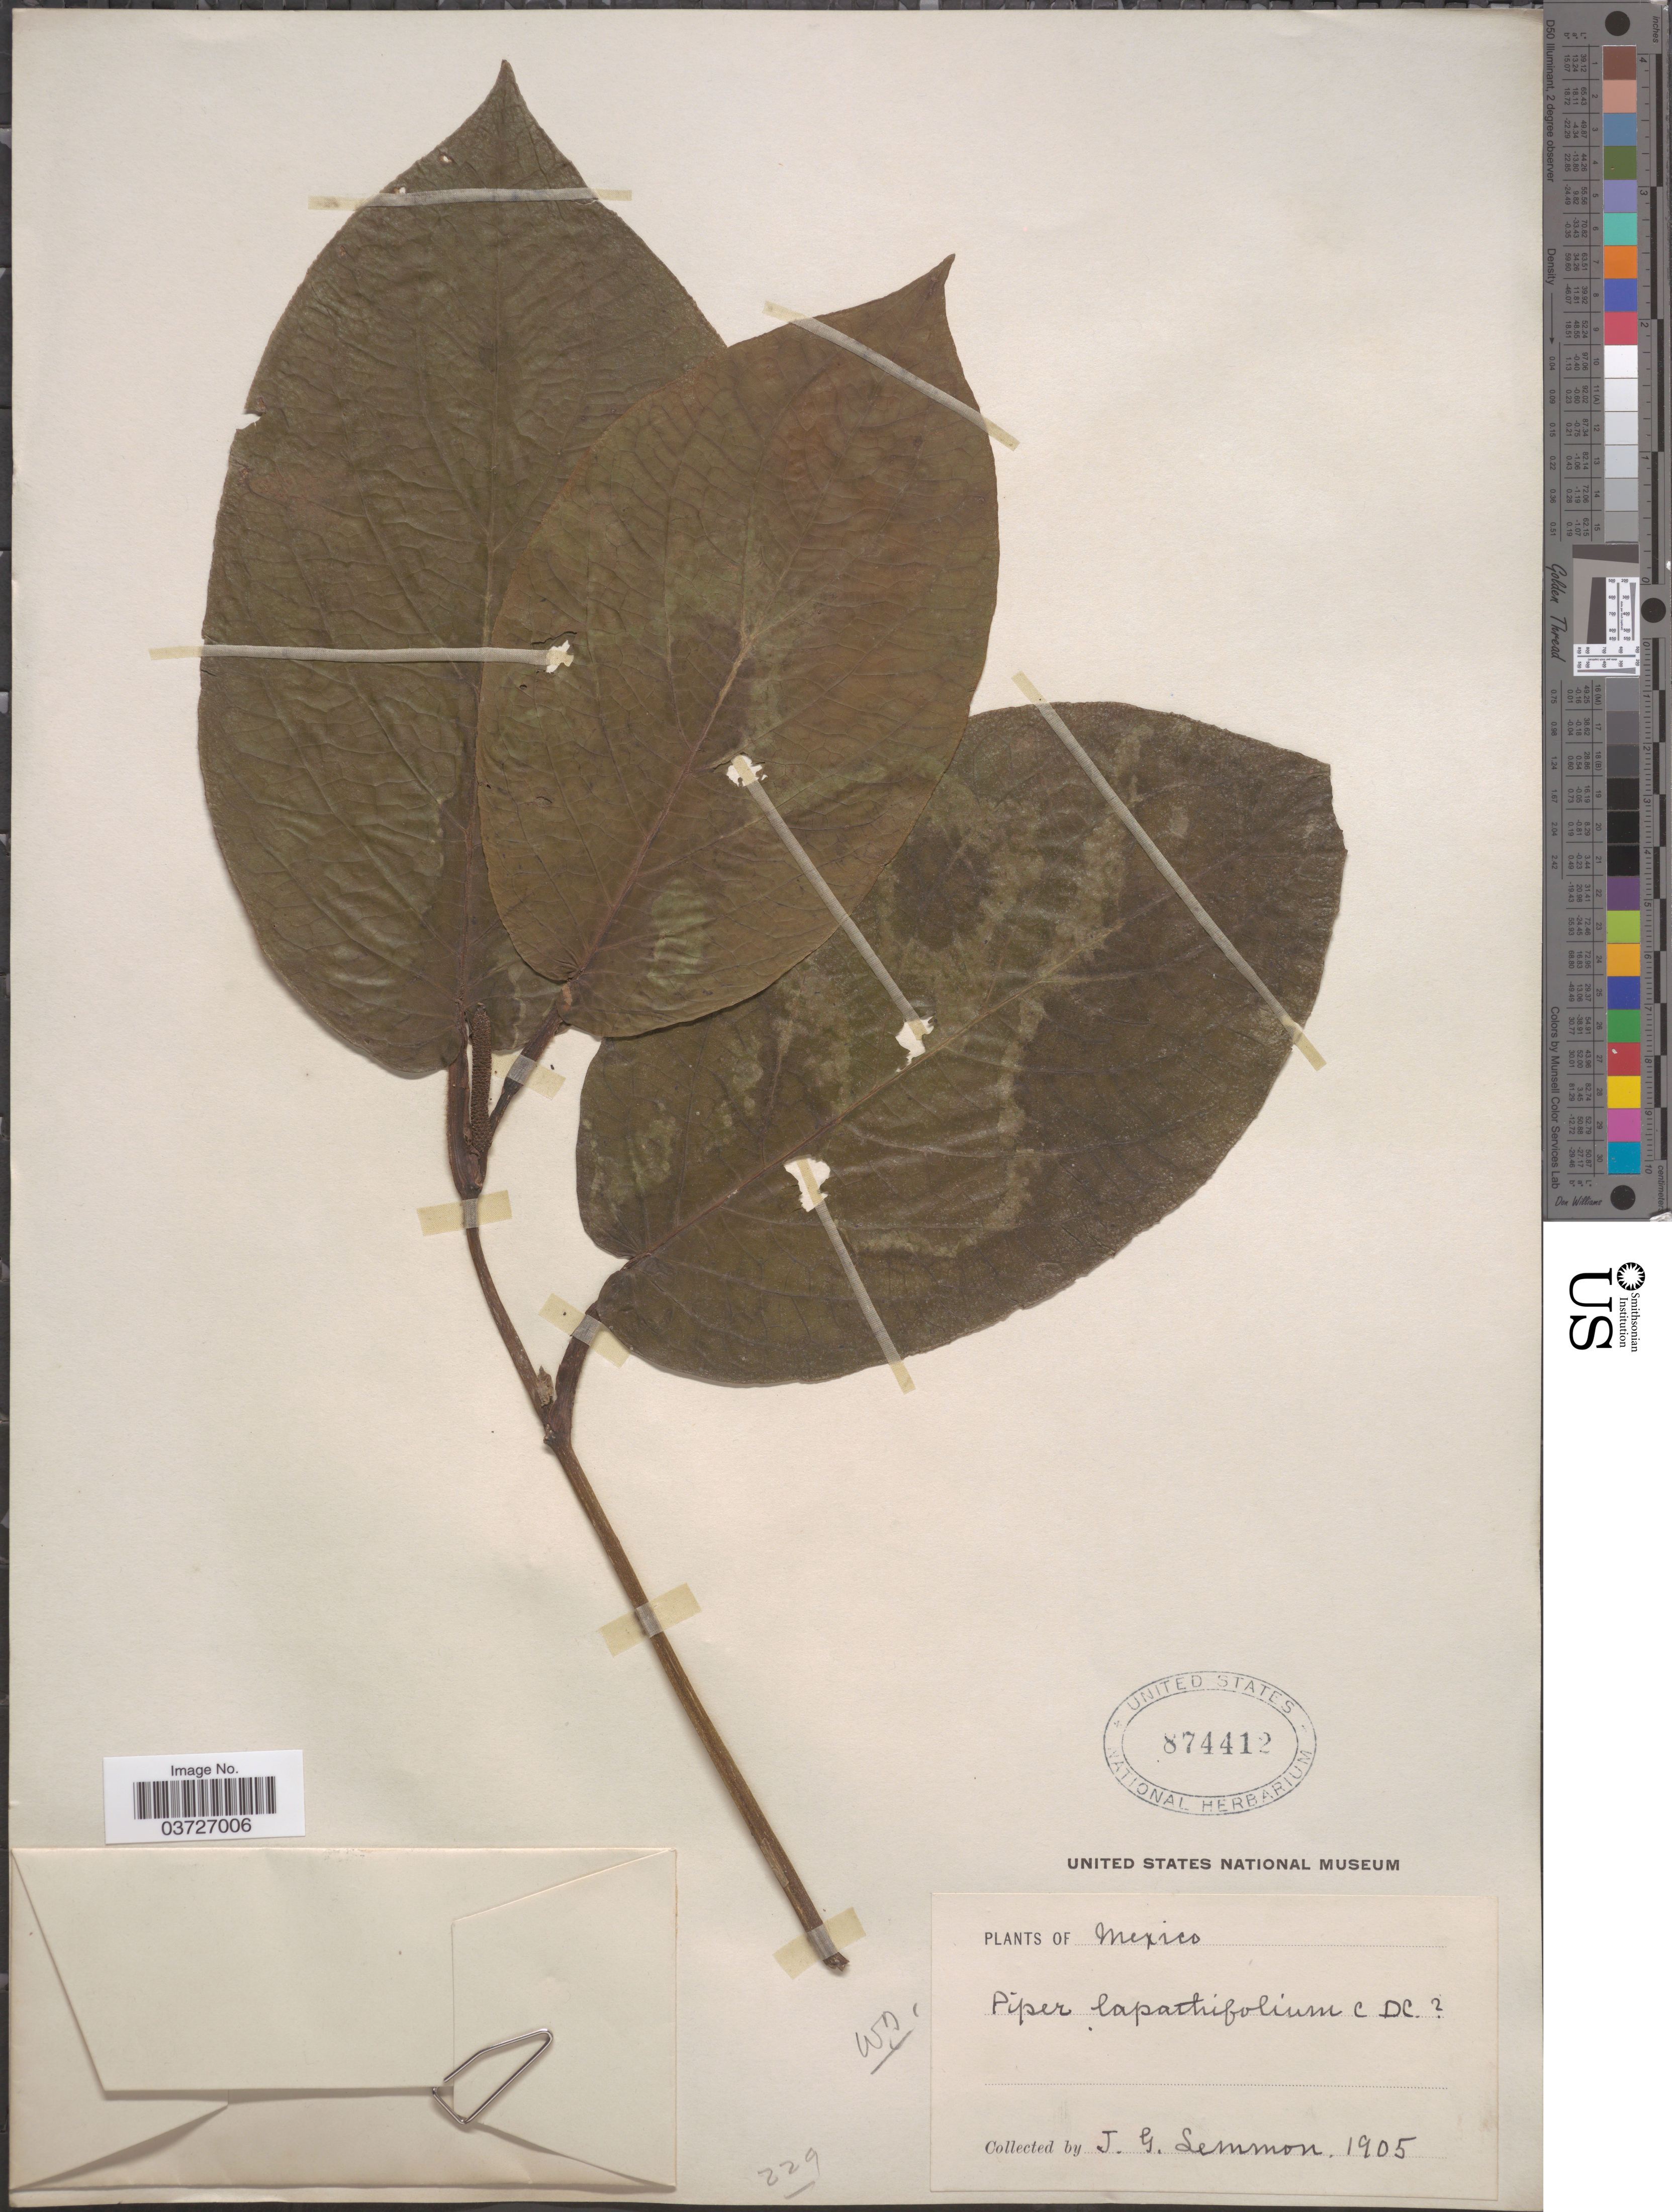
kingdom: Plantae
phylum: Tracheophyta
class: Magnoliopsida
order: Piperales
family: Piperaceae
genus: Piper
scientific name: Piper novae-hispaniae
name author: C. DC.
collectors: J. Lemmon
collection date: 1905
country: Mexico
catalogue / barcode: US 874412